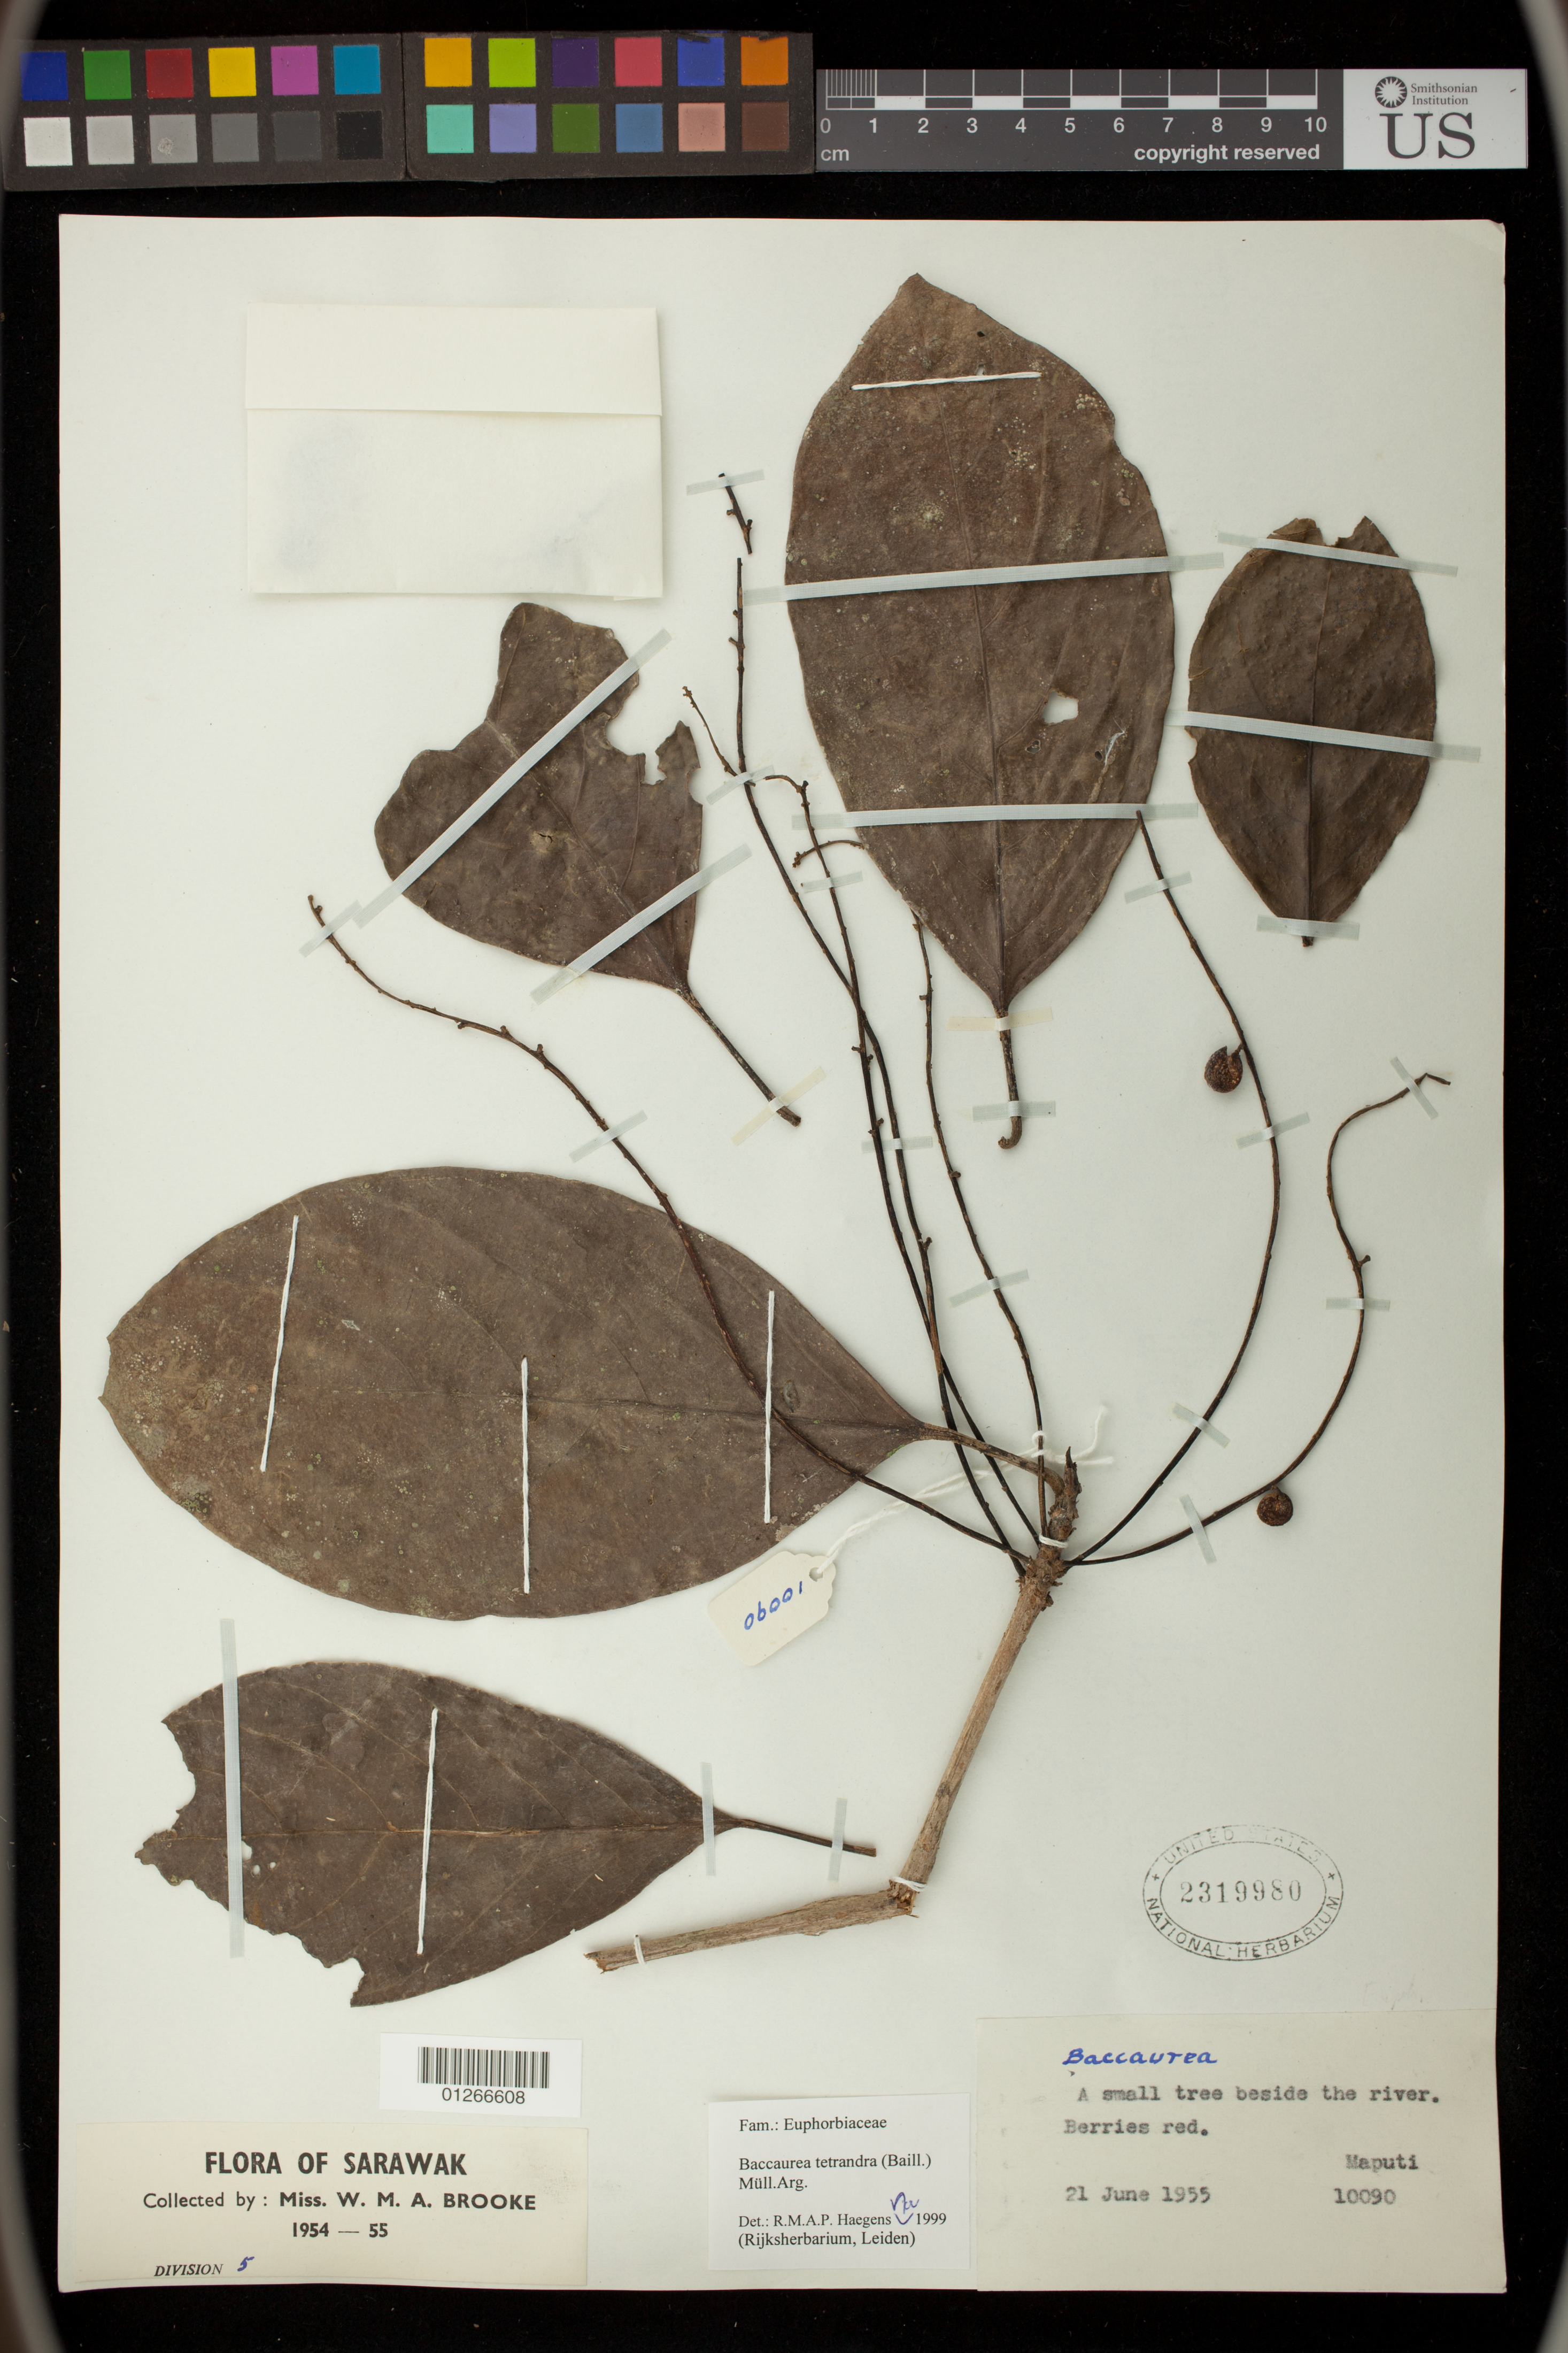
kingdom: Plantae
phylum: Tracheophyta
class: Magnoliopsida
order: Malpighiales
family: Phyllanthaceae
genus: Baccaurea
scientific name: Baccaurea tetrandra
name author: (Baill.) Müll. Arg.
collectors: W. Brooke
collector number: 10090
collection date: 1955-06-21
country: Malaysia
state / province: Sarawak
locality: Flora of Sarawak. Maputi